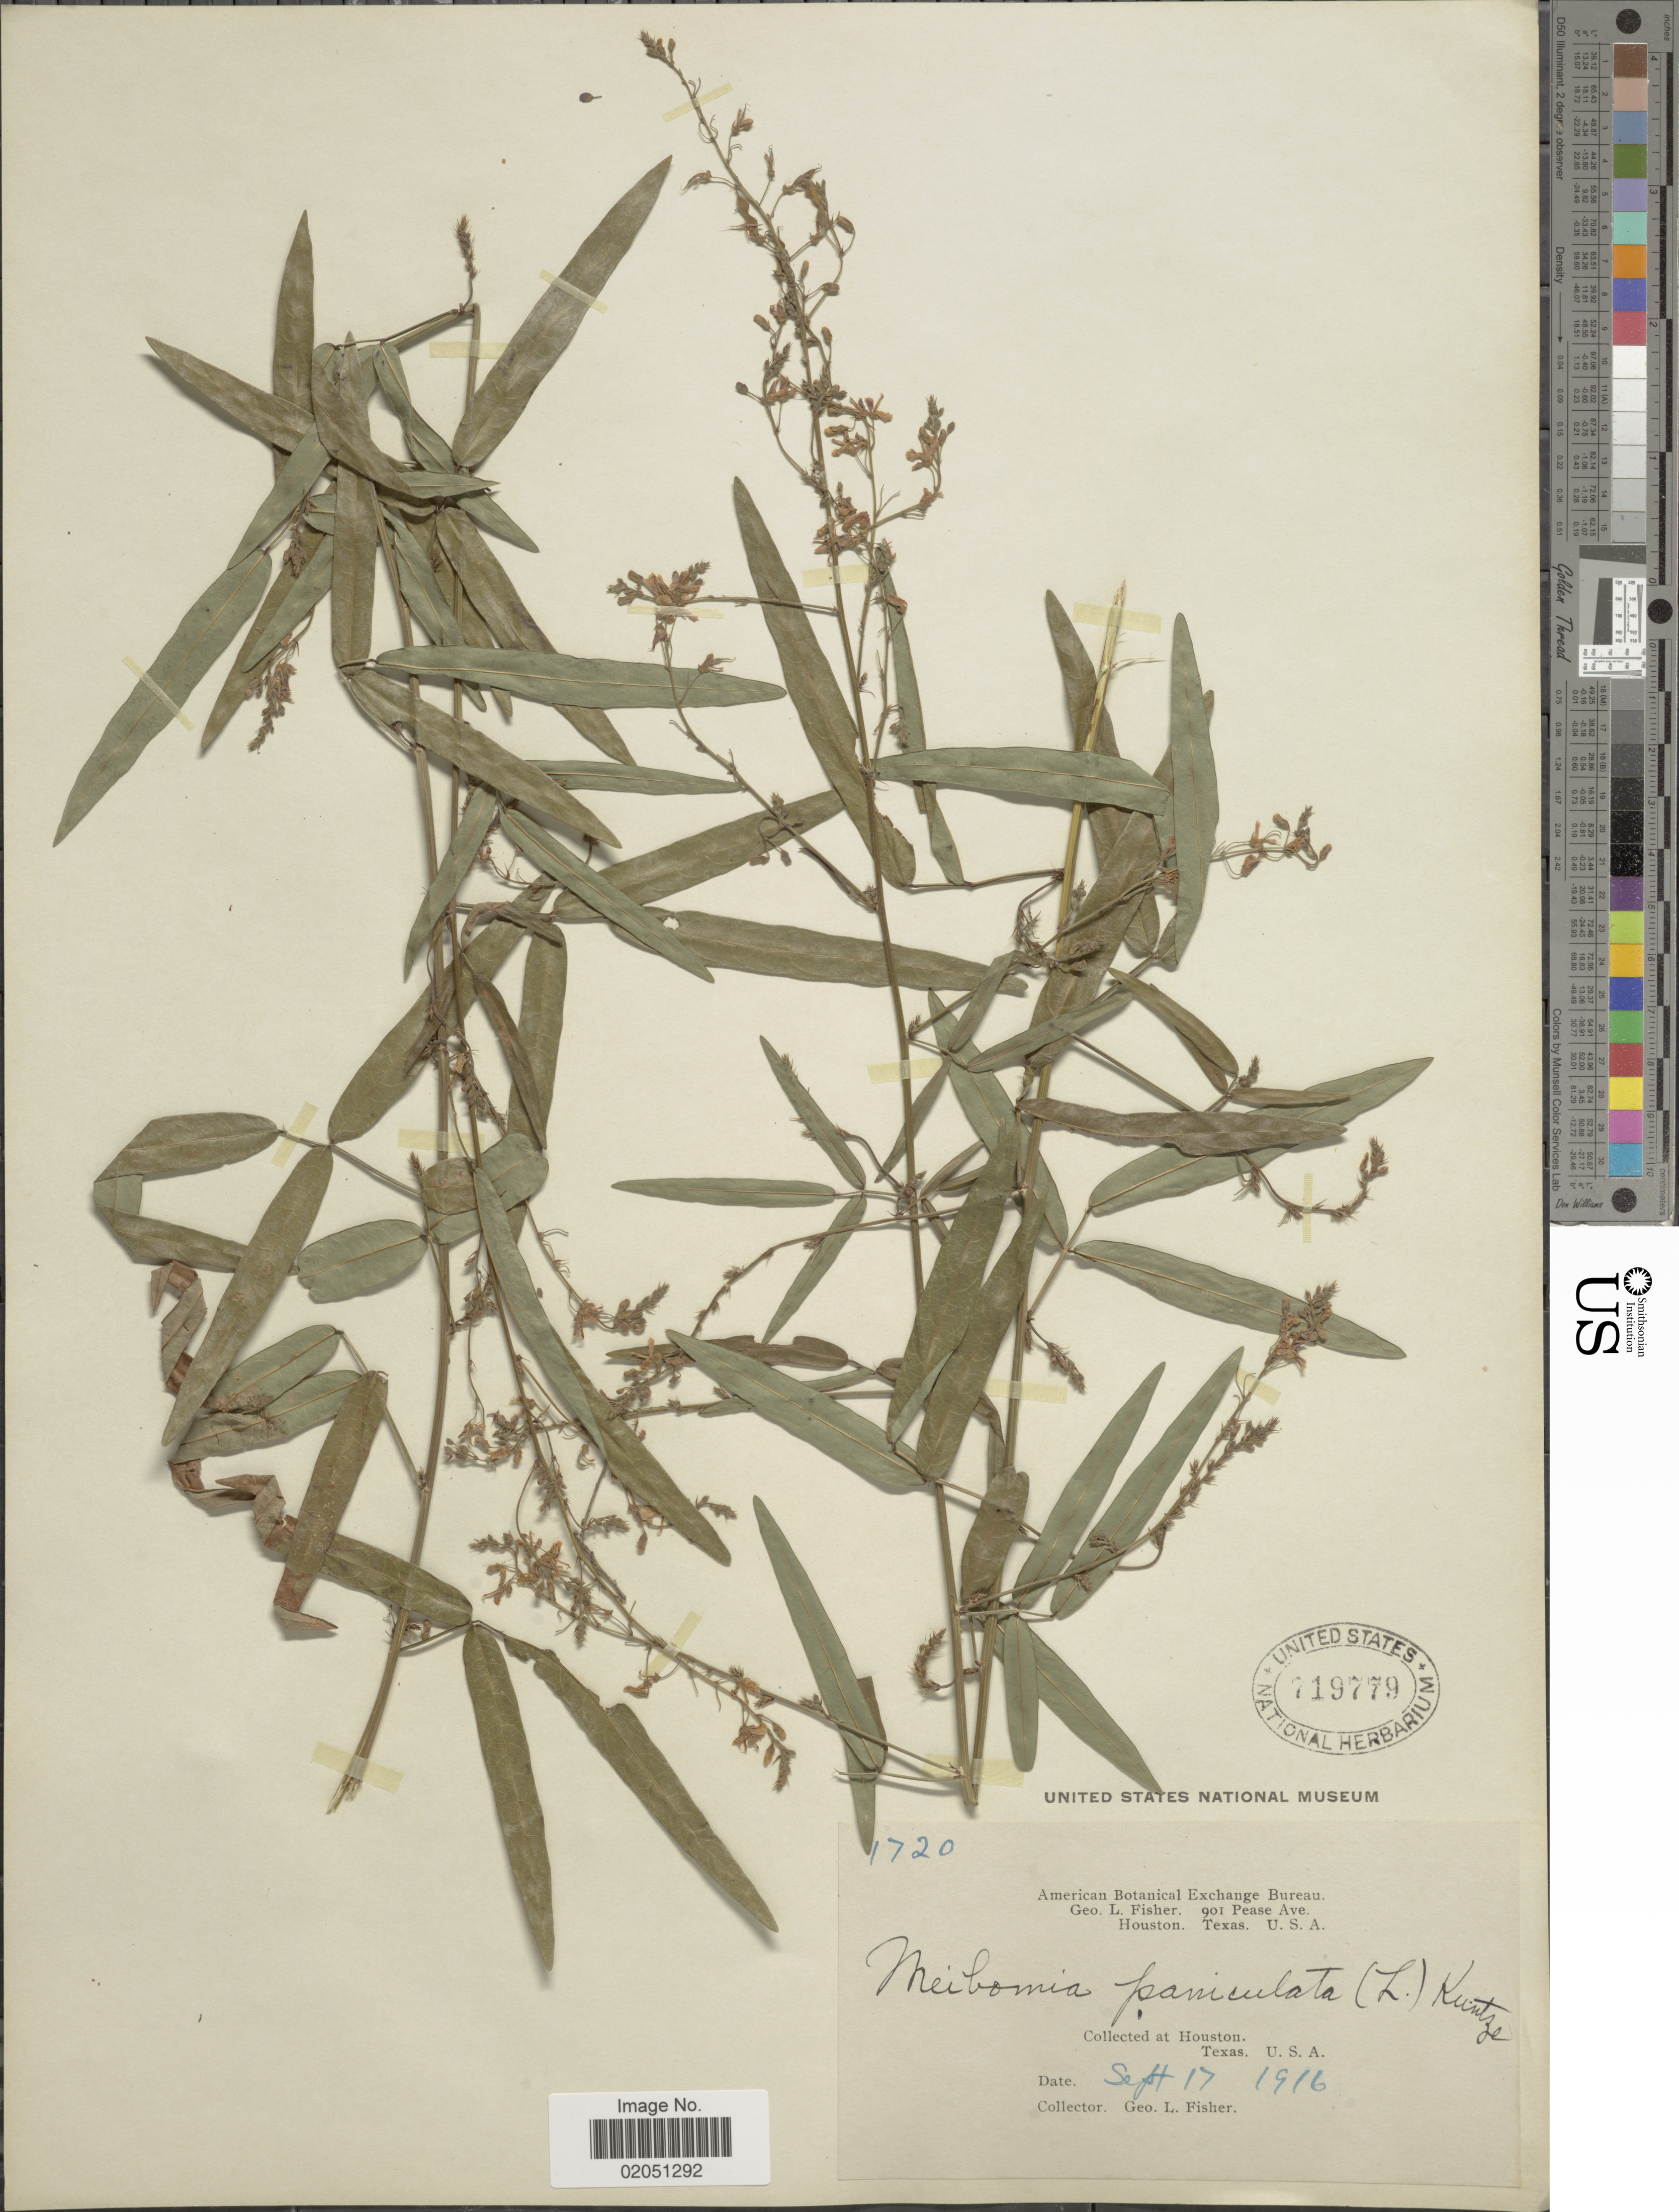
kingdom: Plantae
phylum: Tracheophyta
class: Magnoliopsida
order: Fabales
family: Fabaceae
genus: Desmodium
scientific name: Desmodium paniculatum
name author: (L.) DC.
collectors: G. L. Fisher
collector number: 1720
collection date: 1916-09-17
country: United States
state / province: Texas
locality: At Houston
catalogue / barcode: US 719779